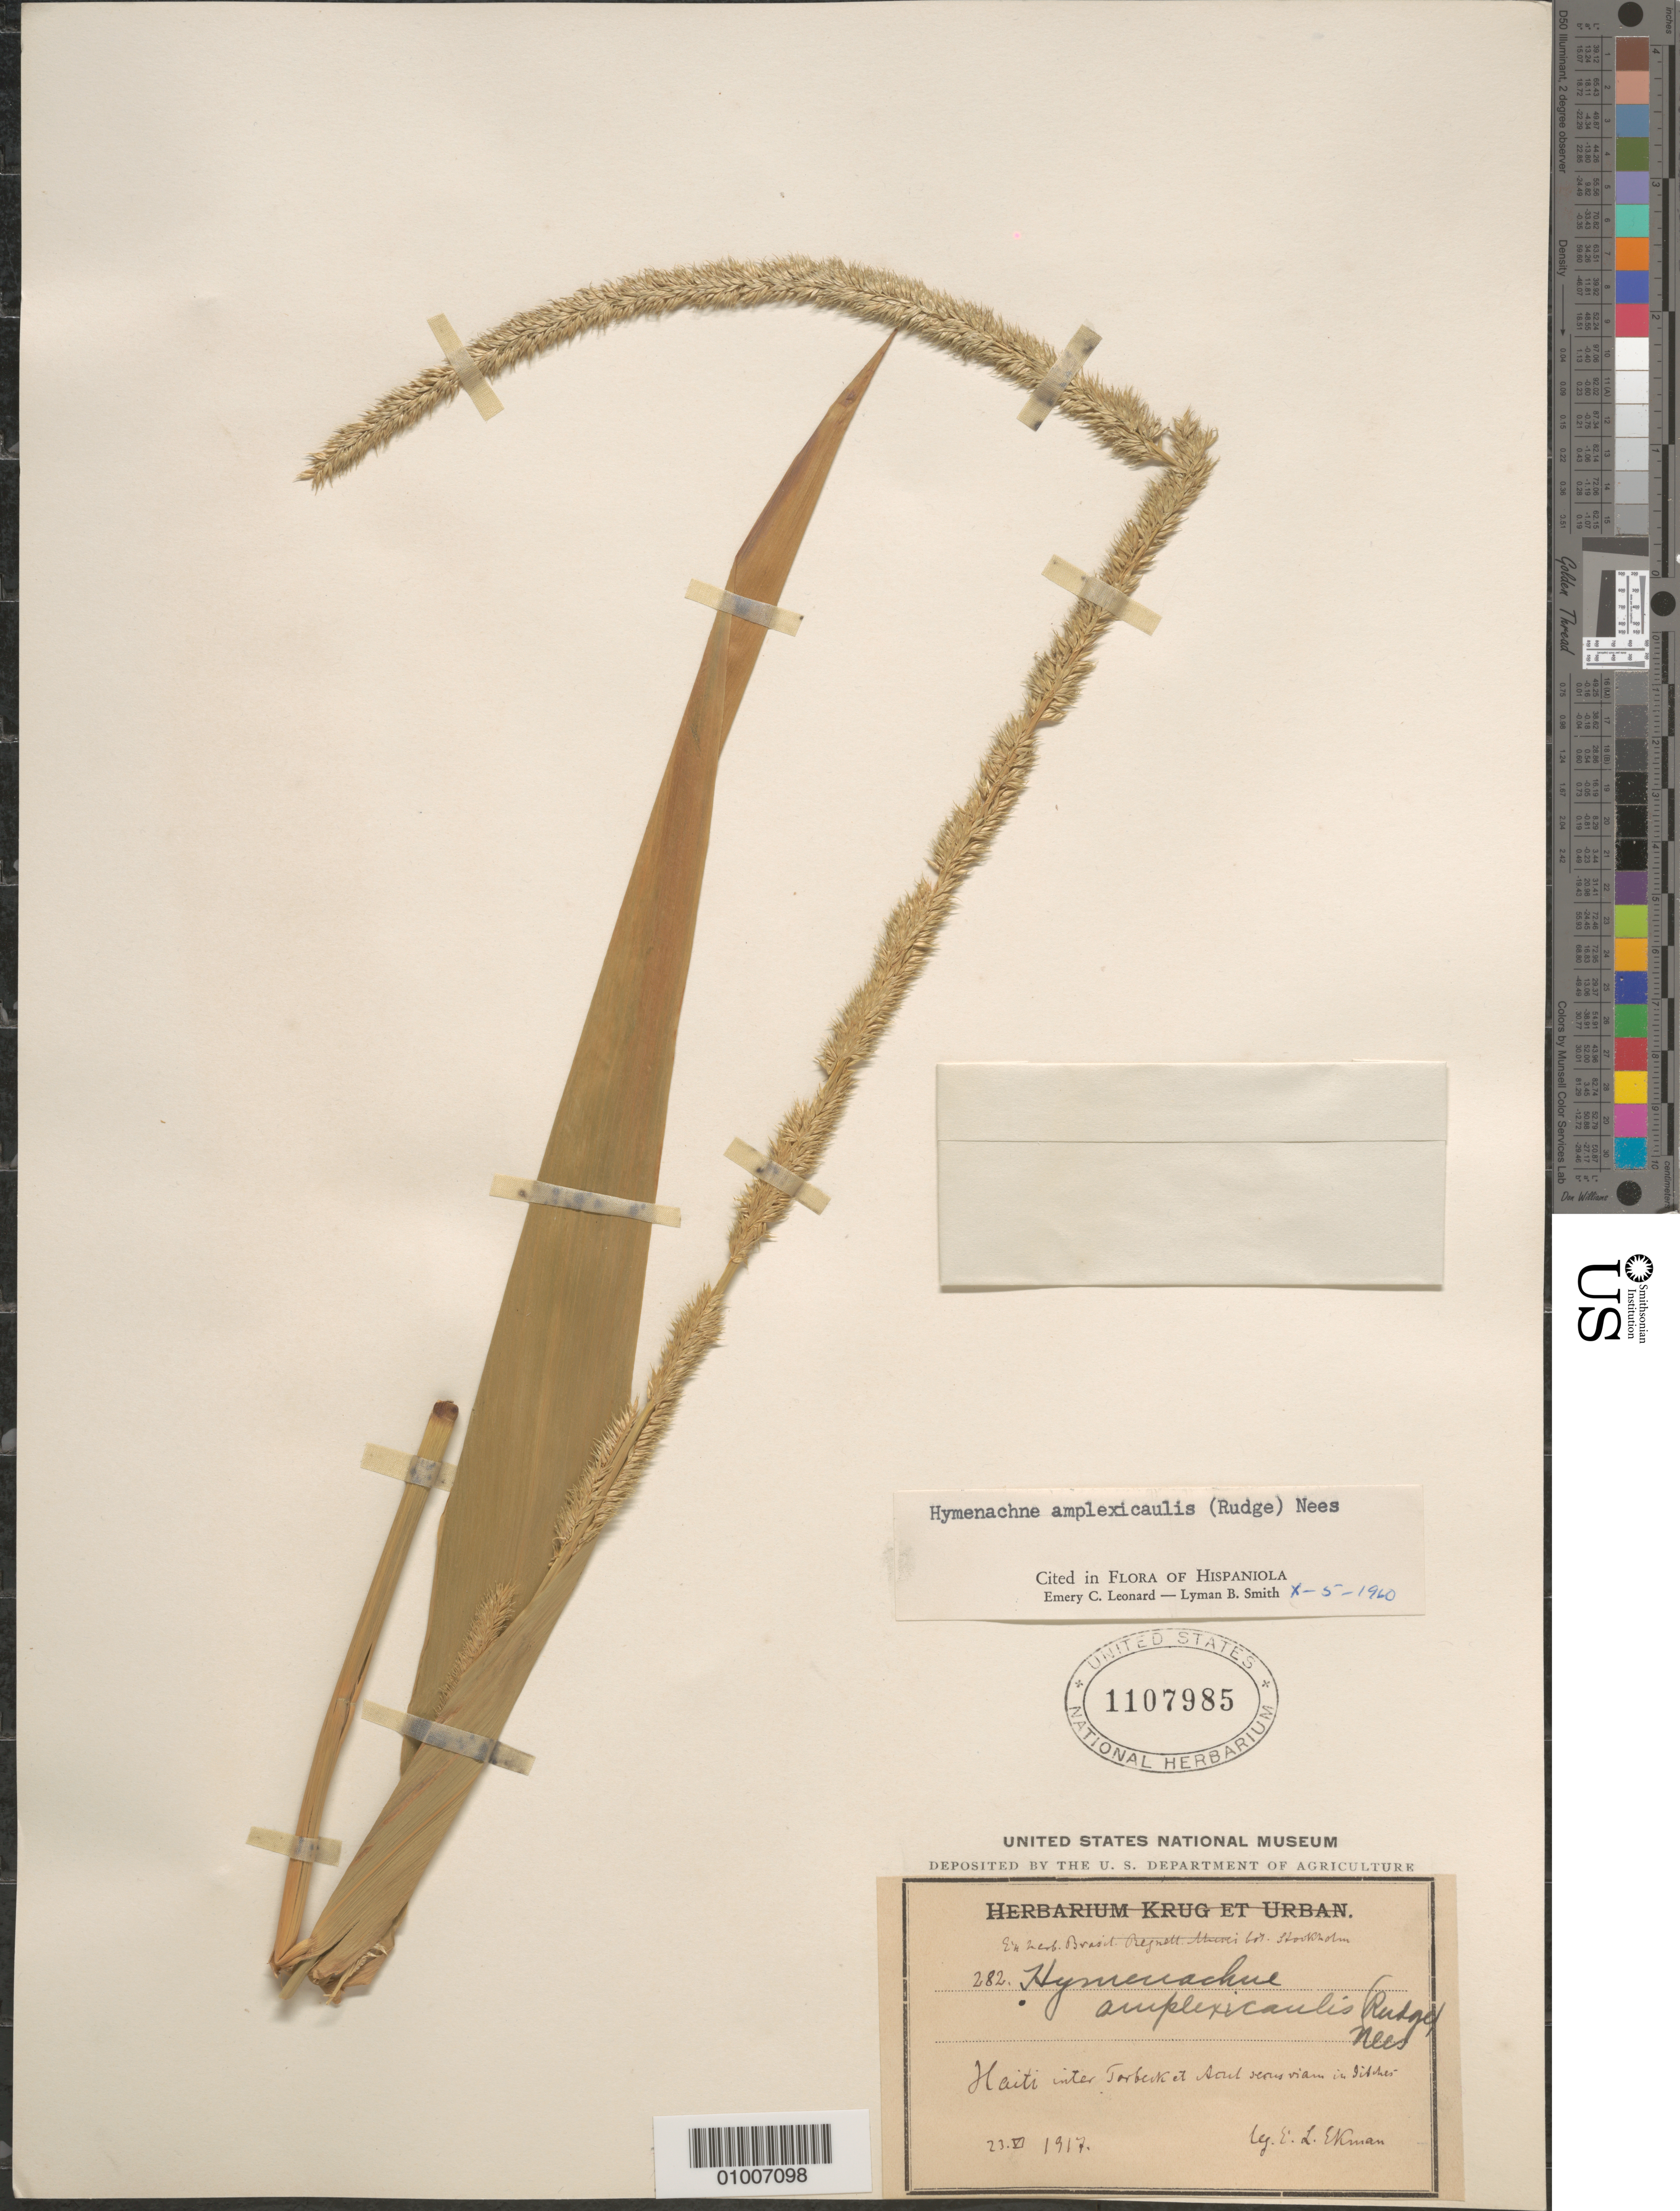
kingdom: Plantae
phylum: Tracheophyta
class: Liliopsida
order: Poales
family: Poaceae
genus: Hymenachne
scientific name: Hymenachne amplexicaulis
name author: (Rudge) Nees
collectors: E. L. Ekman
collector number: H 282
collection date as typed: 23 Jun 1917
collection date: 1917-06-23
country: Haiti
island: Hispaniola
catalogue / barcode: US 1107985